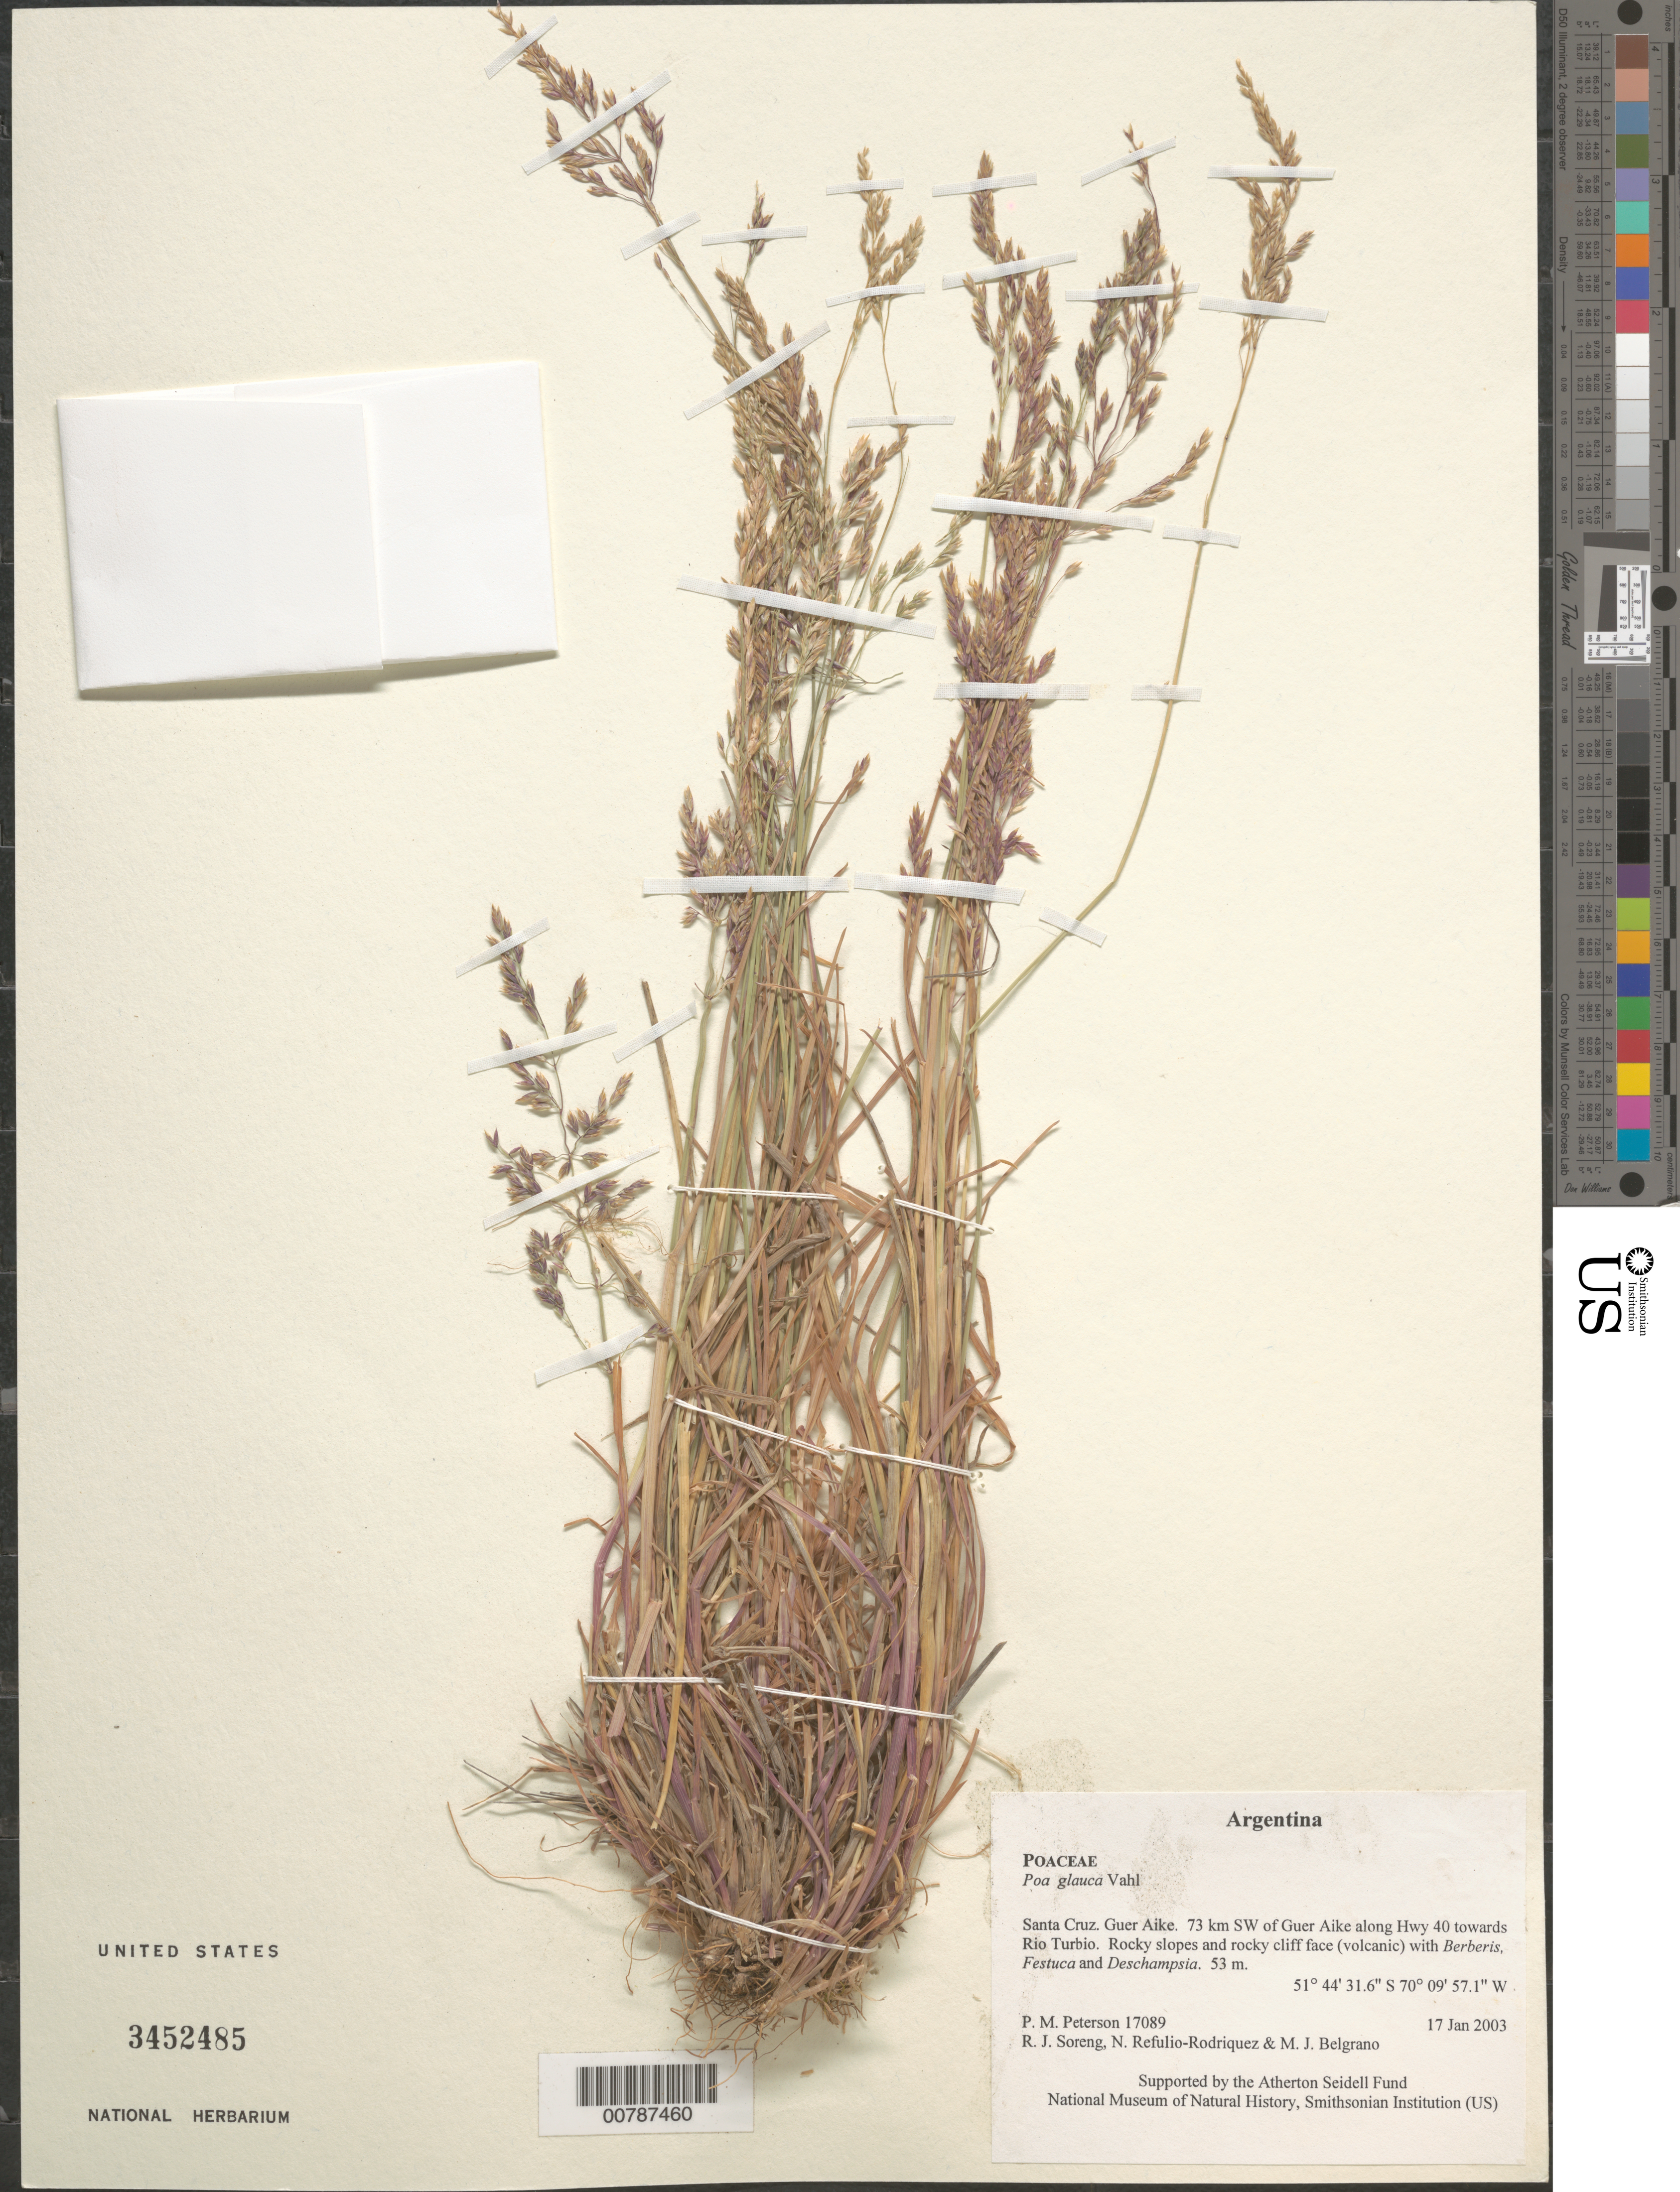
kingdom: Plantae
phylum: Tracheophyta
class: Liliopsida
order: Poales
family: Poaceae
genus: Poa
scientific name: Poa glauca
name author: Vahl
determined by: Soreng, Robert J., Research Associate (BOT), Smithsonian Institution - National Museum of Natural History (UNITED STATES)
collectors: P. M. Peterson, R. J. Soreng, N. Refulio-Rodríguez & M. Belgrano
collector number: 17089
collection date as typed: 17 Jan 2003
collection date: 2003-01-17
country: Argentina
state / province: Santa Cruz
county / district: Guer Aike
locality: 73 km SW of Guer Aike along Hwy 40 towards Rio Turbio. Rocky slopes and rocky cliff face (volcanic) with Berberis, Festuca and Deschampsia.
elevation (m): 53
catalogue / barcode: US 3452485